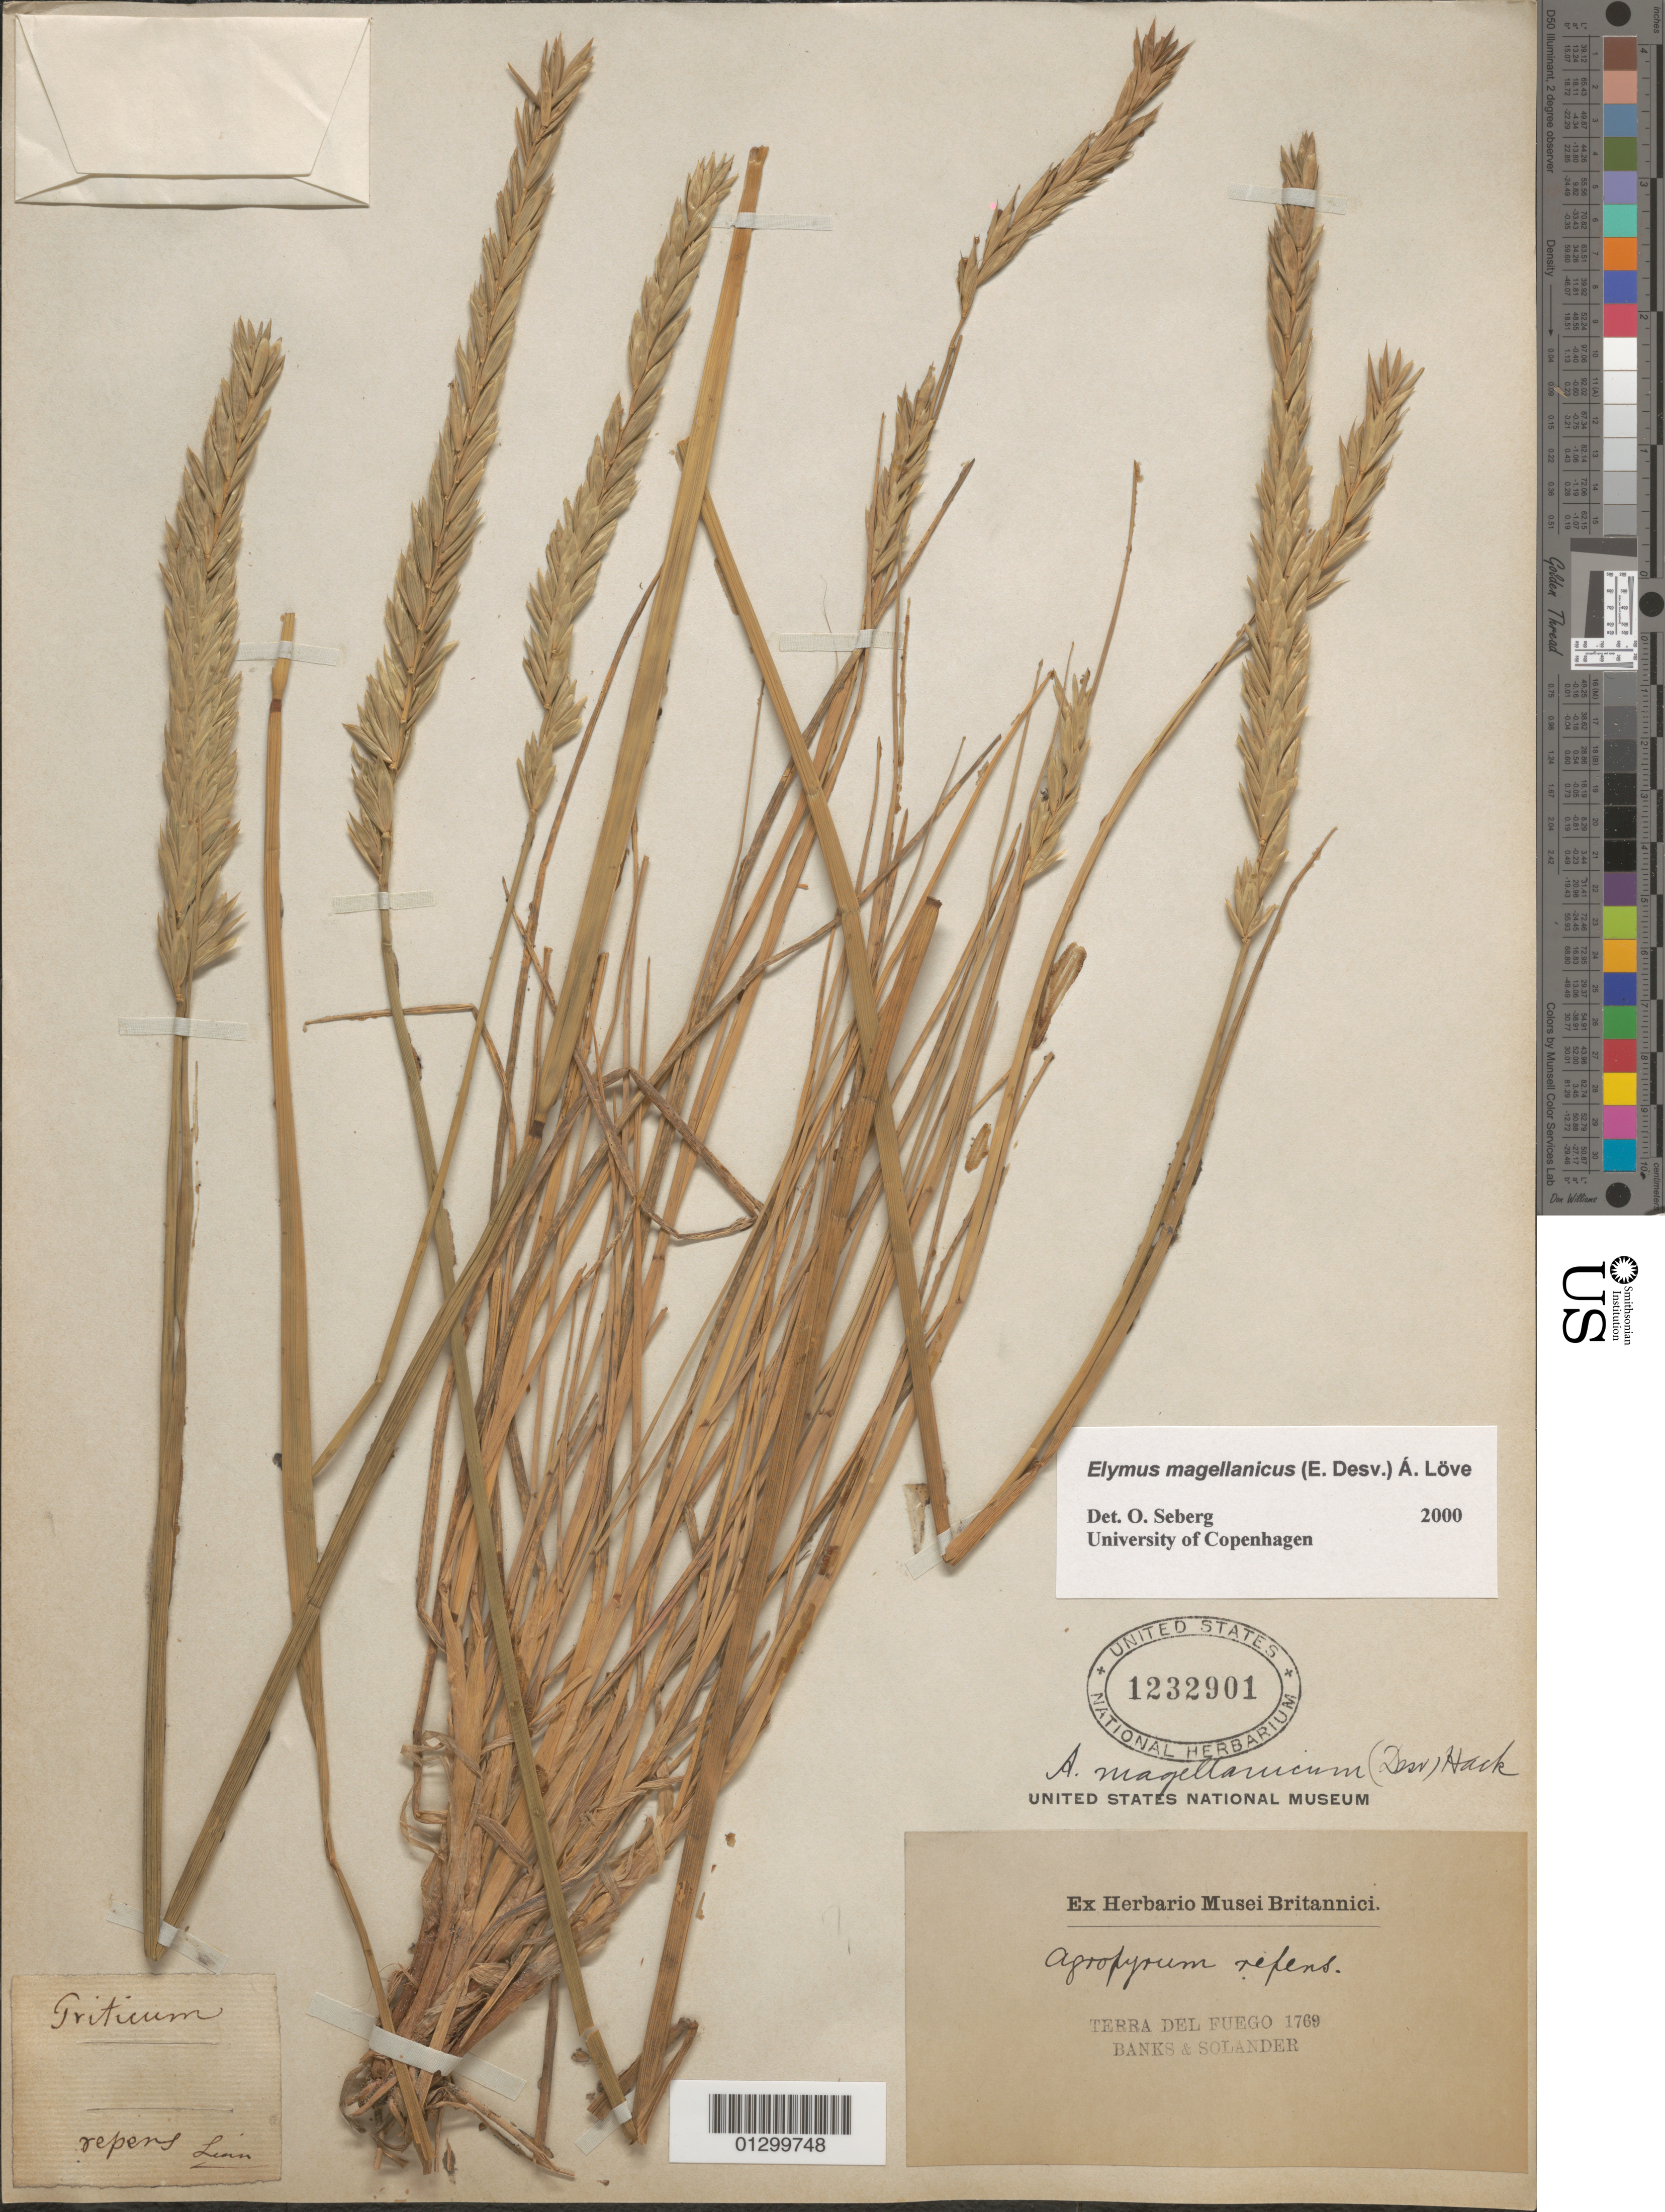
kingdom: Plantae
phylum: Tracheophyta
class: Liliopsida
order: Poales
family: Poaceae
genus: Elymus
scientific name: Elymus magellanicus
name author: (É. Desv.) Á. Löve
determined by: Seberg, O.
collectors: J. Banks & D. C. Solander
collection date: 1768/1771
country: Argentina / Chile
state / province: Tierra del Fuego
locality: Tierra del Fuego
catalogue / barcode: US 1232901